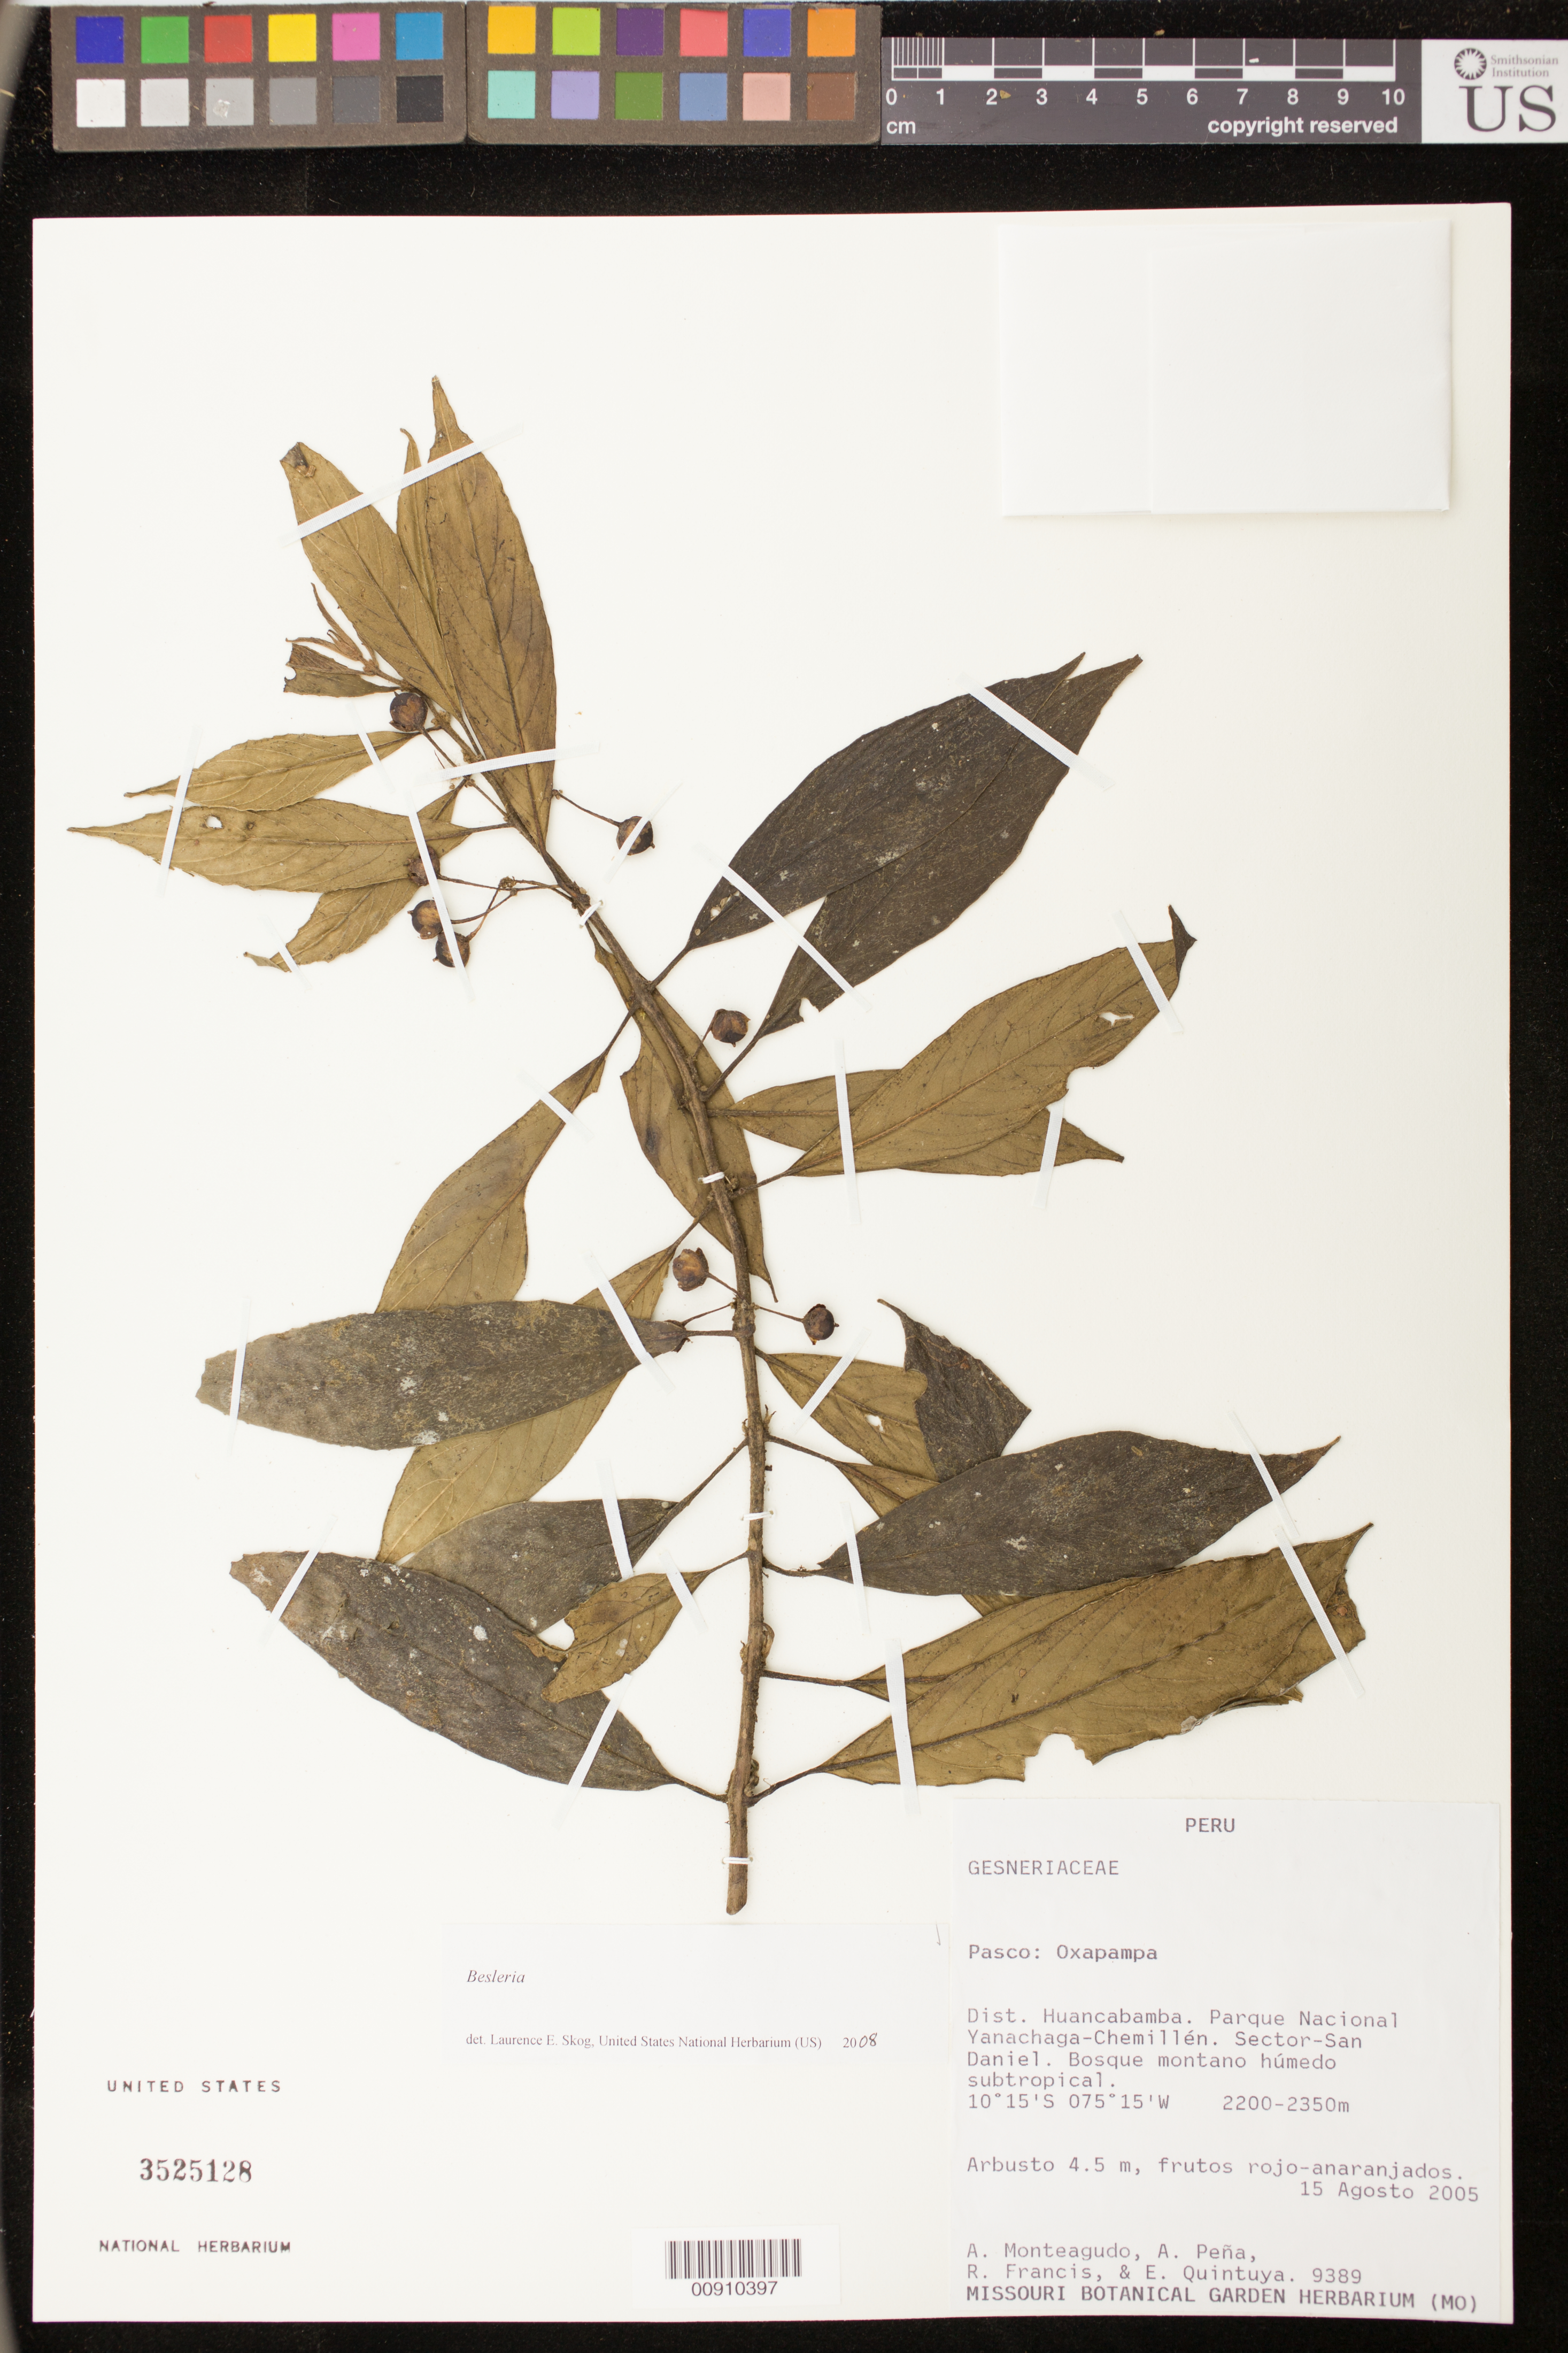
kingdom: Plantae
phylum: Tracheophyta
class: Magnoliopsida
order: Lamiales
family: Gesneriaceae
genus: Besleria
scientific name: Besleria sp.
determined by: Skog, Laurence E.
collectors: A. Monteagudo, A. Peña, R. Francis & E. Quintuya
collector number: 9389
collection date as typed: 15 Aug 2005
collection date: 2005-08-15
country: Peru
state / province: Pasco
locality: Pasco: Oxapampa. Dist. Huancabamba. Parque Nacional Yanachaga-Chemillén. Sector San Daniel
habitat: Bosque montano húmedo subtropical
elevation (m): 2200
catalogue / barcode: US 3525128